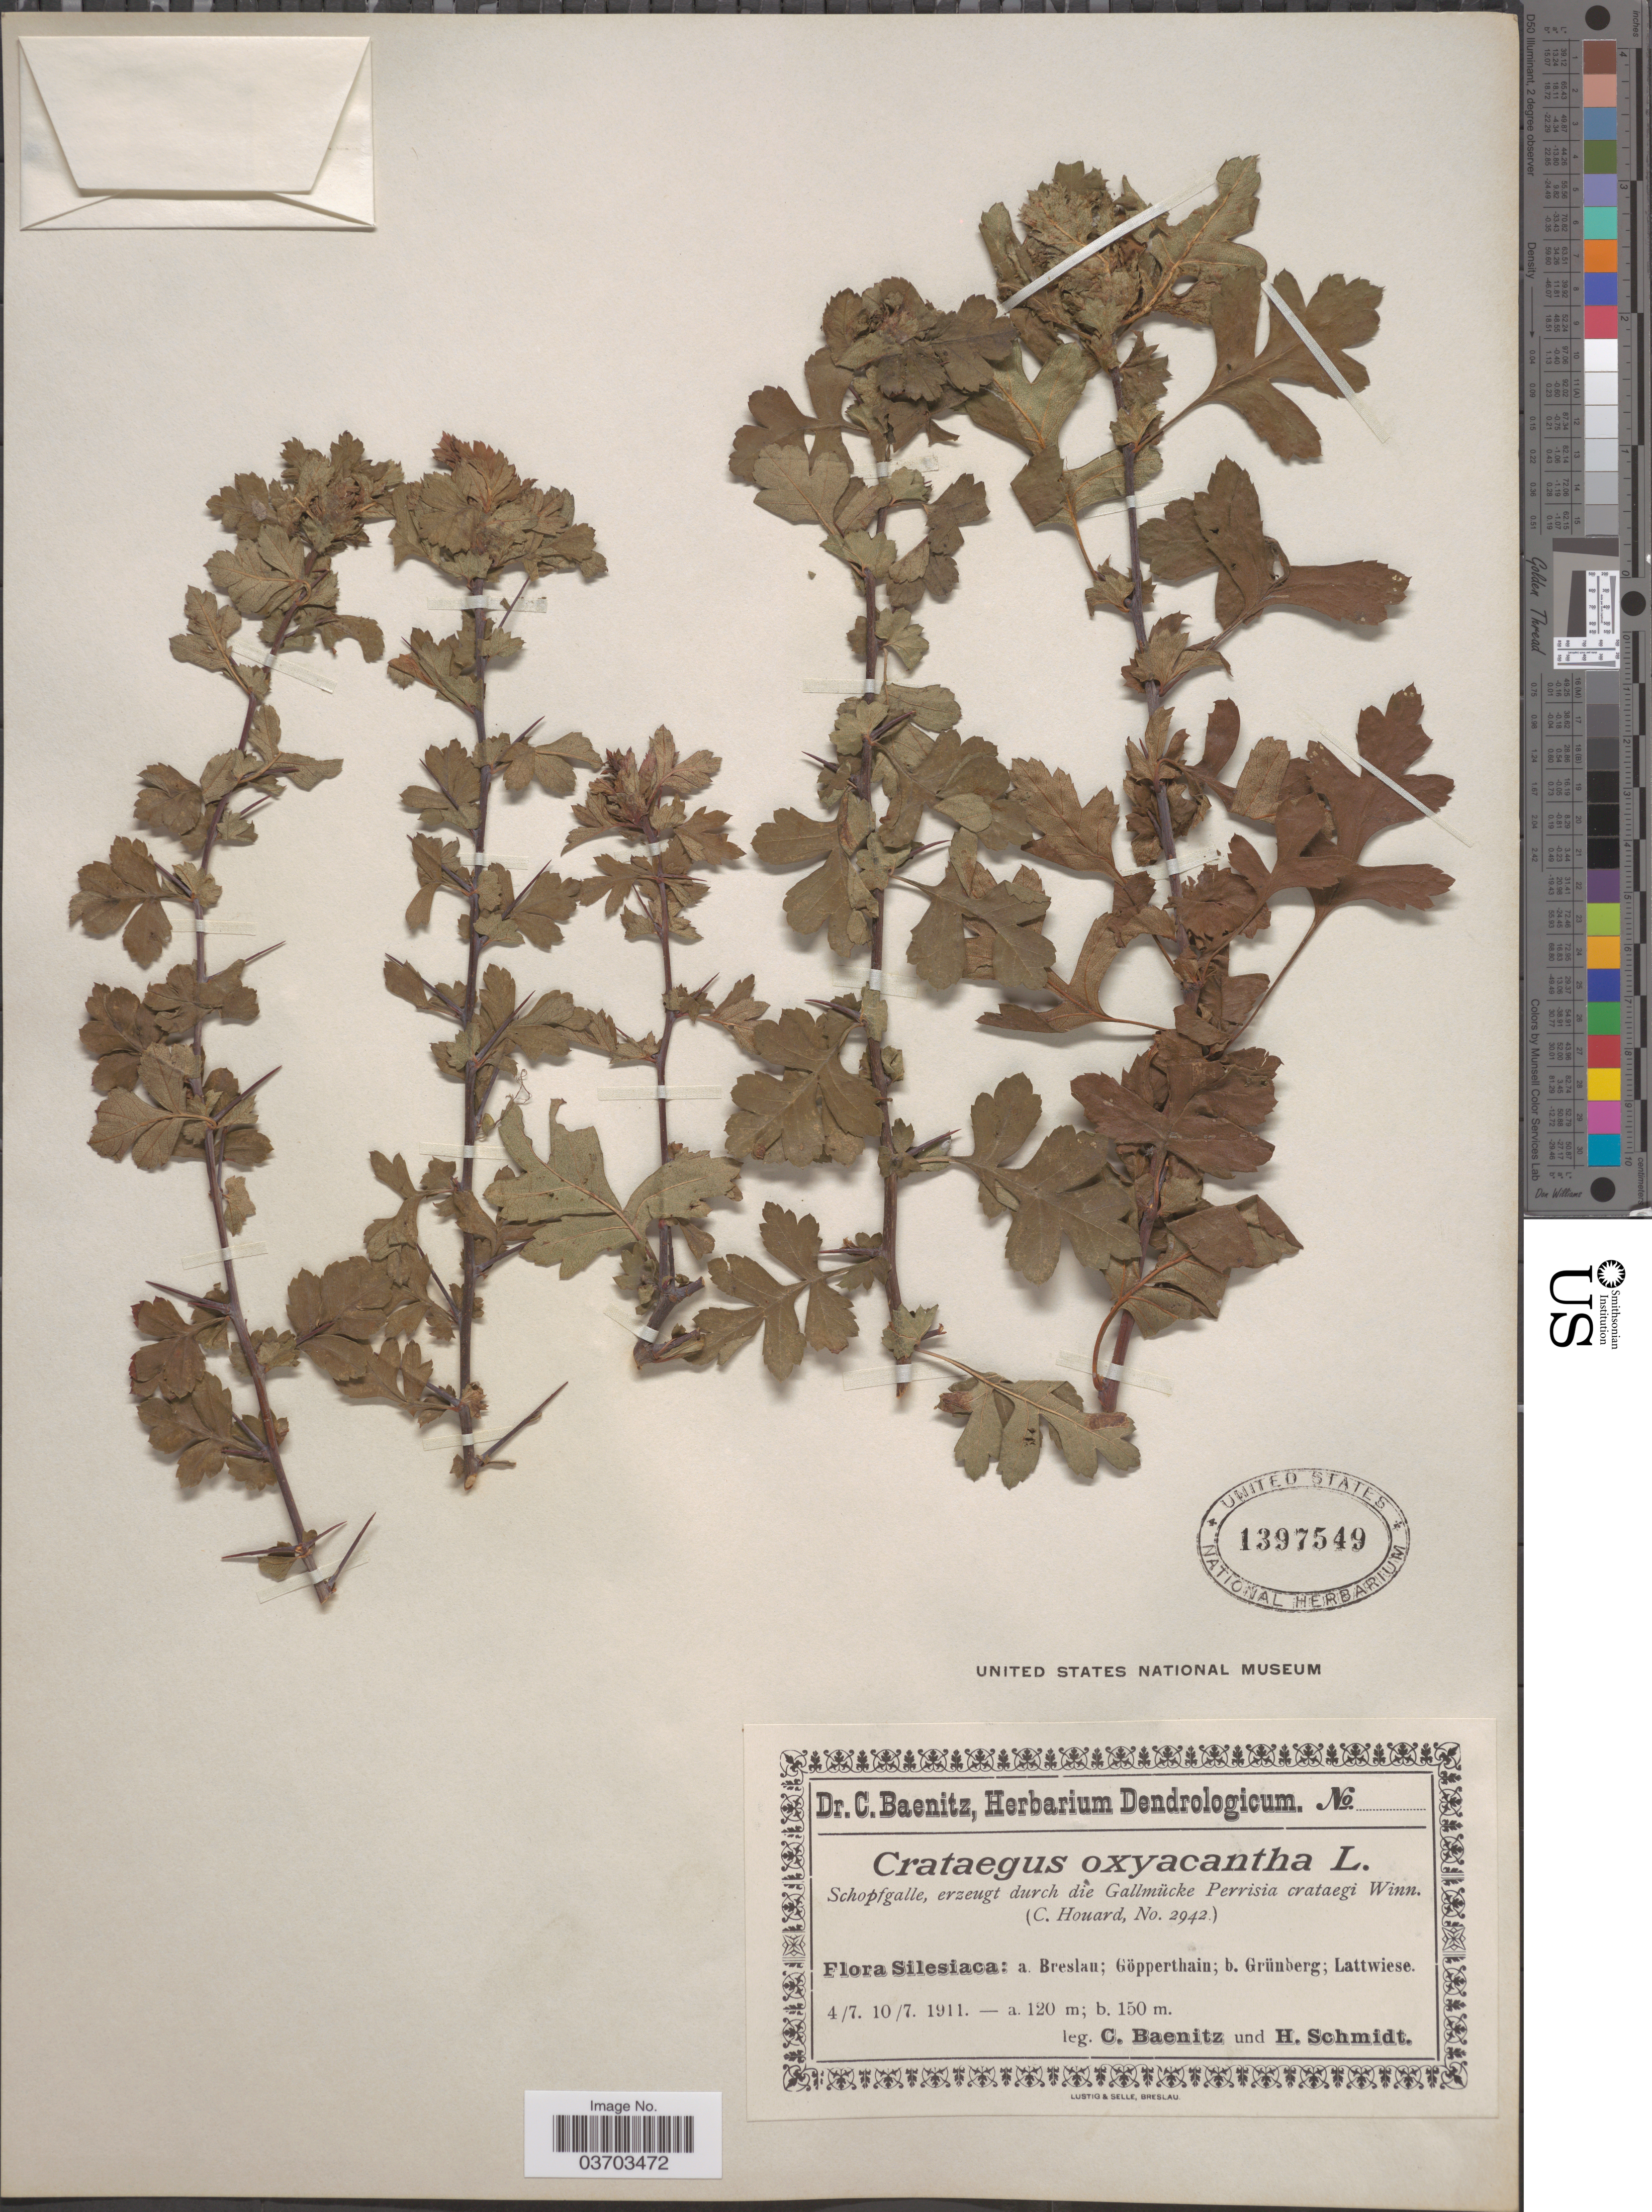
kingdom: Plantae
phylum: Tracheophyta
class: Magnoliopsida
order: Rosales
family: Rosaceae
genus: Crataegus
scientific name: Crataegus rhipidophylla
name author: Gand.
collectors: C. G. Baenitz & H. Schmidt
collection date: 1911-07-04/1911-07-10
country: Poland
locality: Silesiaca: a. Breslau; Göpperthain; b. Grünberg; Lattwiese.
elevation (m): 120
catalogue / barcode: US 1397549